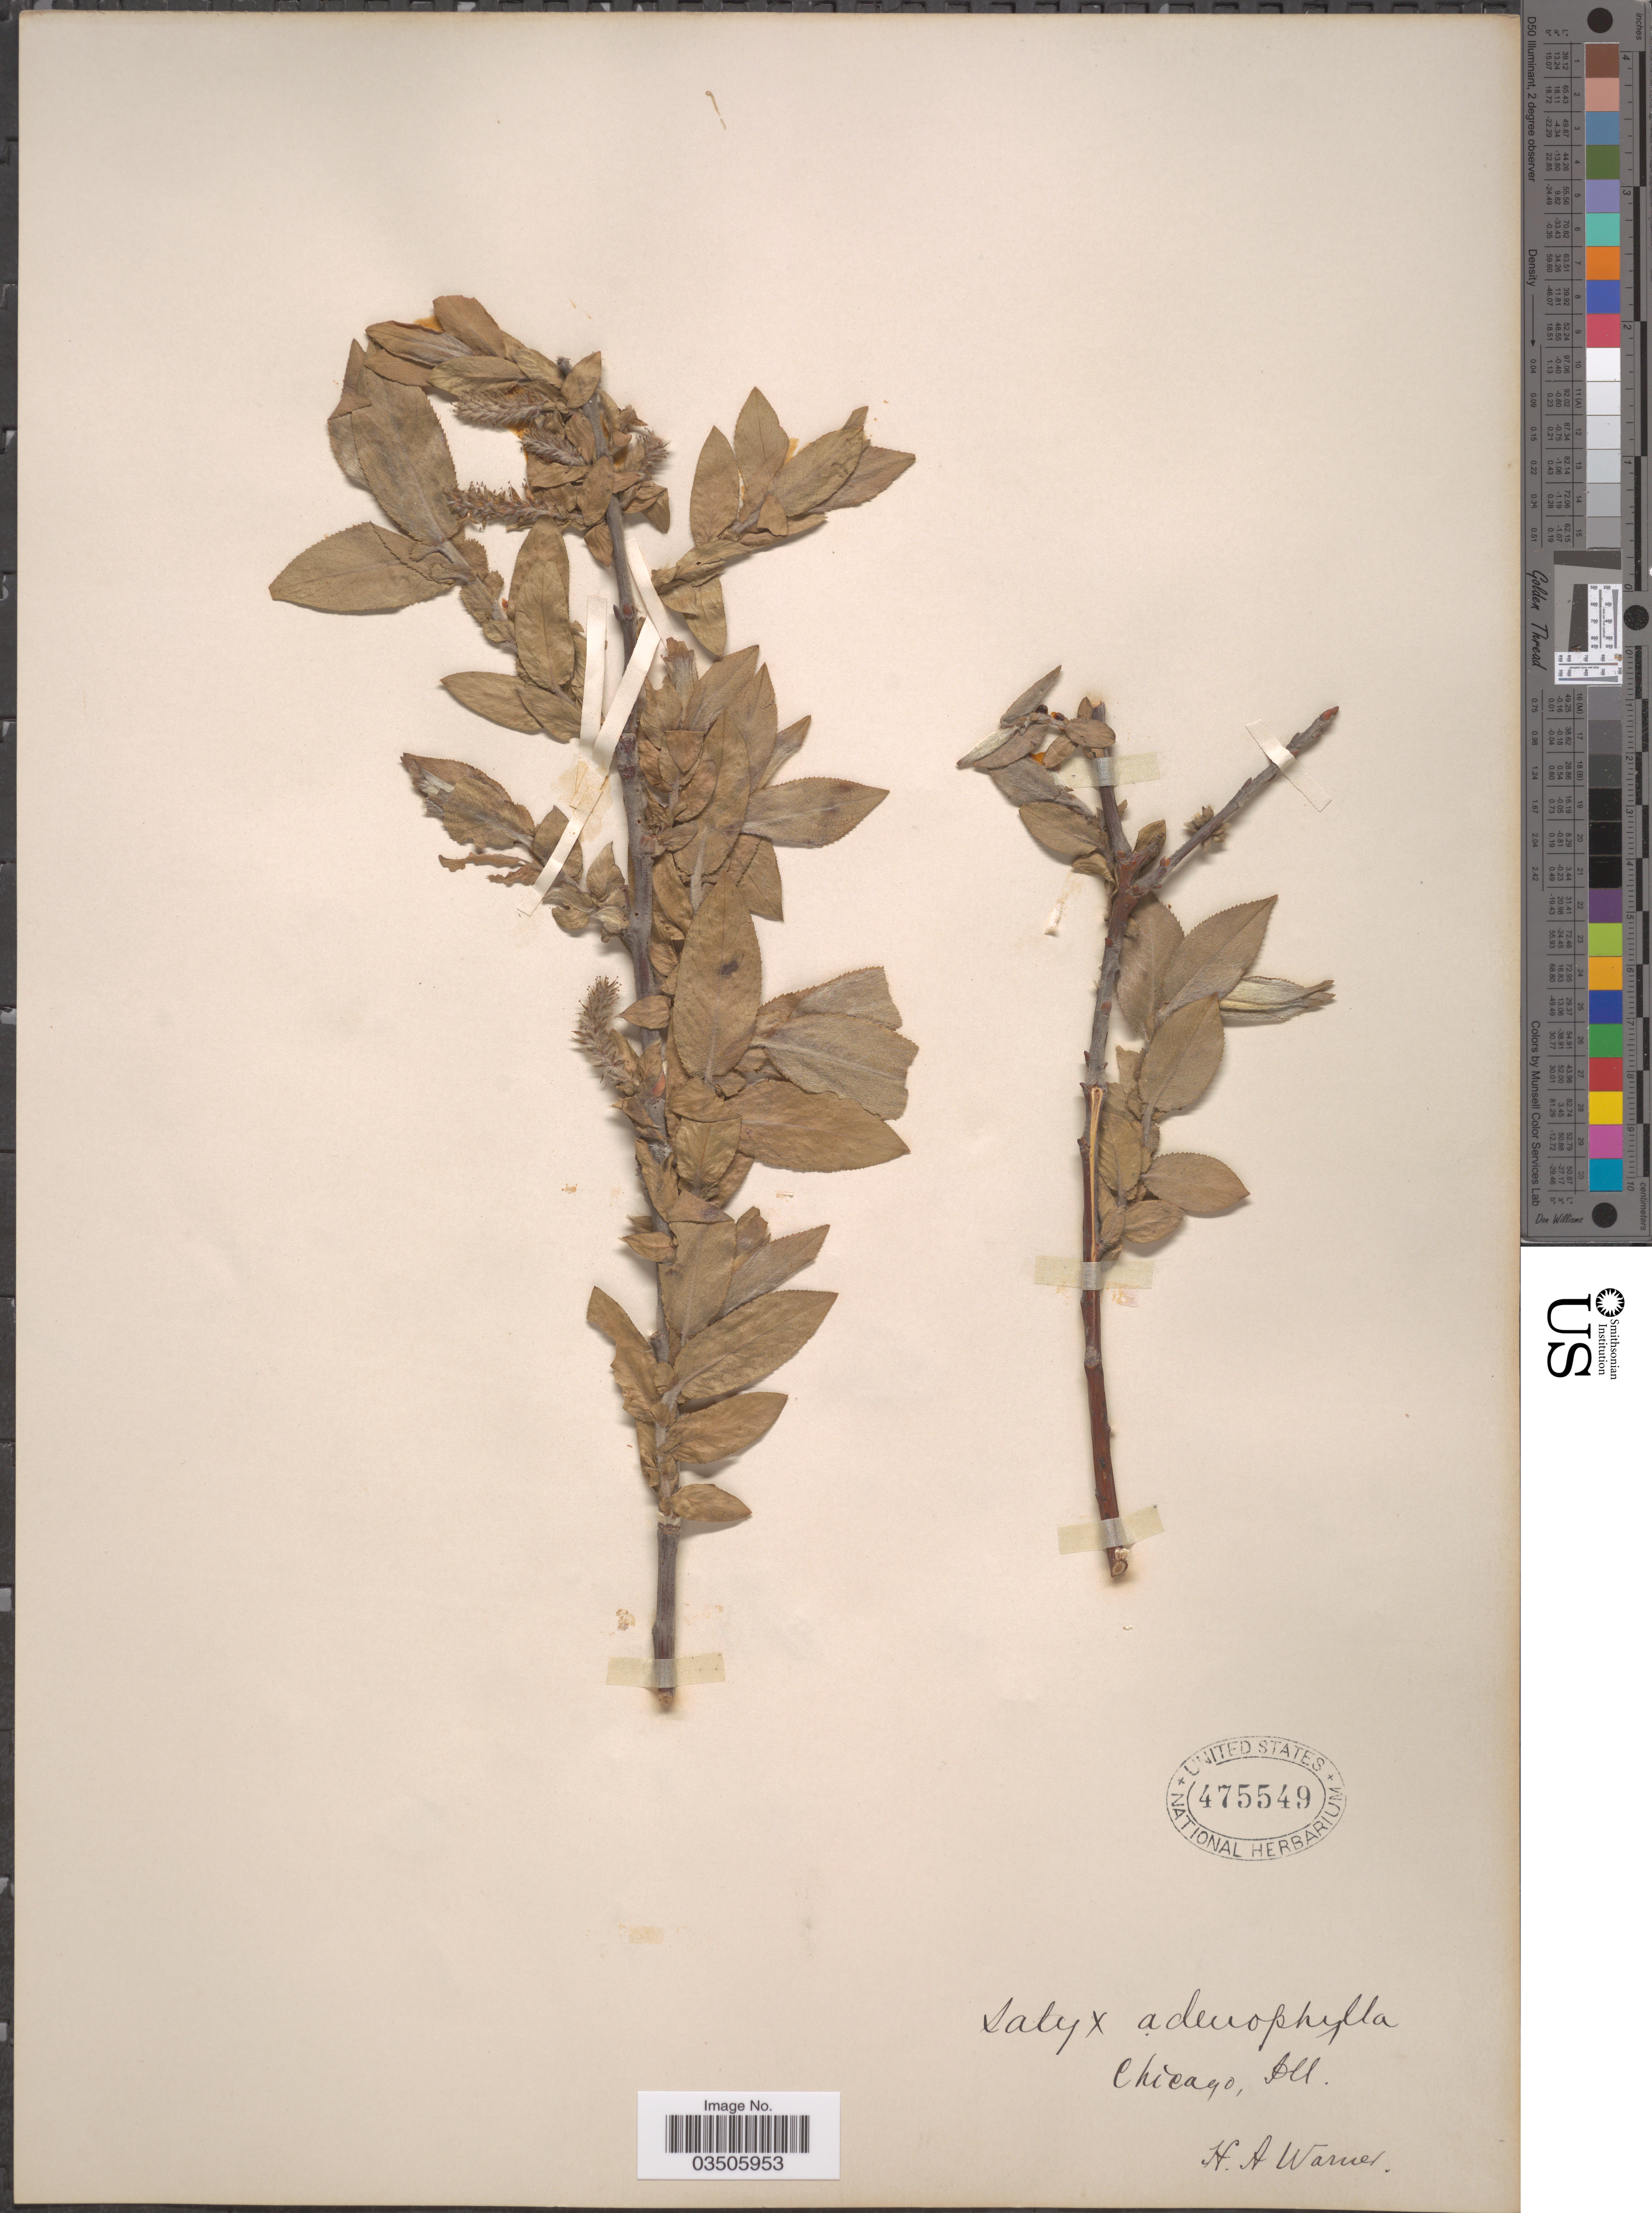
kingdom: Plantae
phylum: Tracheophyta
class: Magnoliopsida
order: Malpighiales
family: Salicaceae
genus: Salix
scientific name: Salix syrticola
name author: Fernald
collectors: H. Warner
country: United States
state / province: Illinois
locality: Chicago.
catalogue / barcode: US 475549